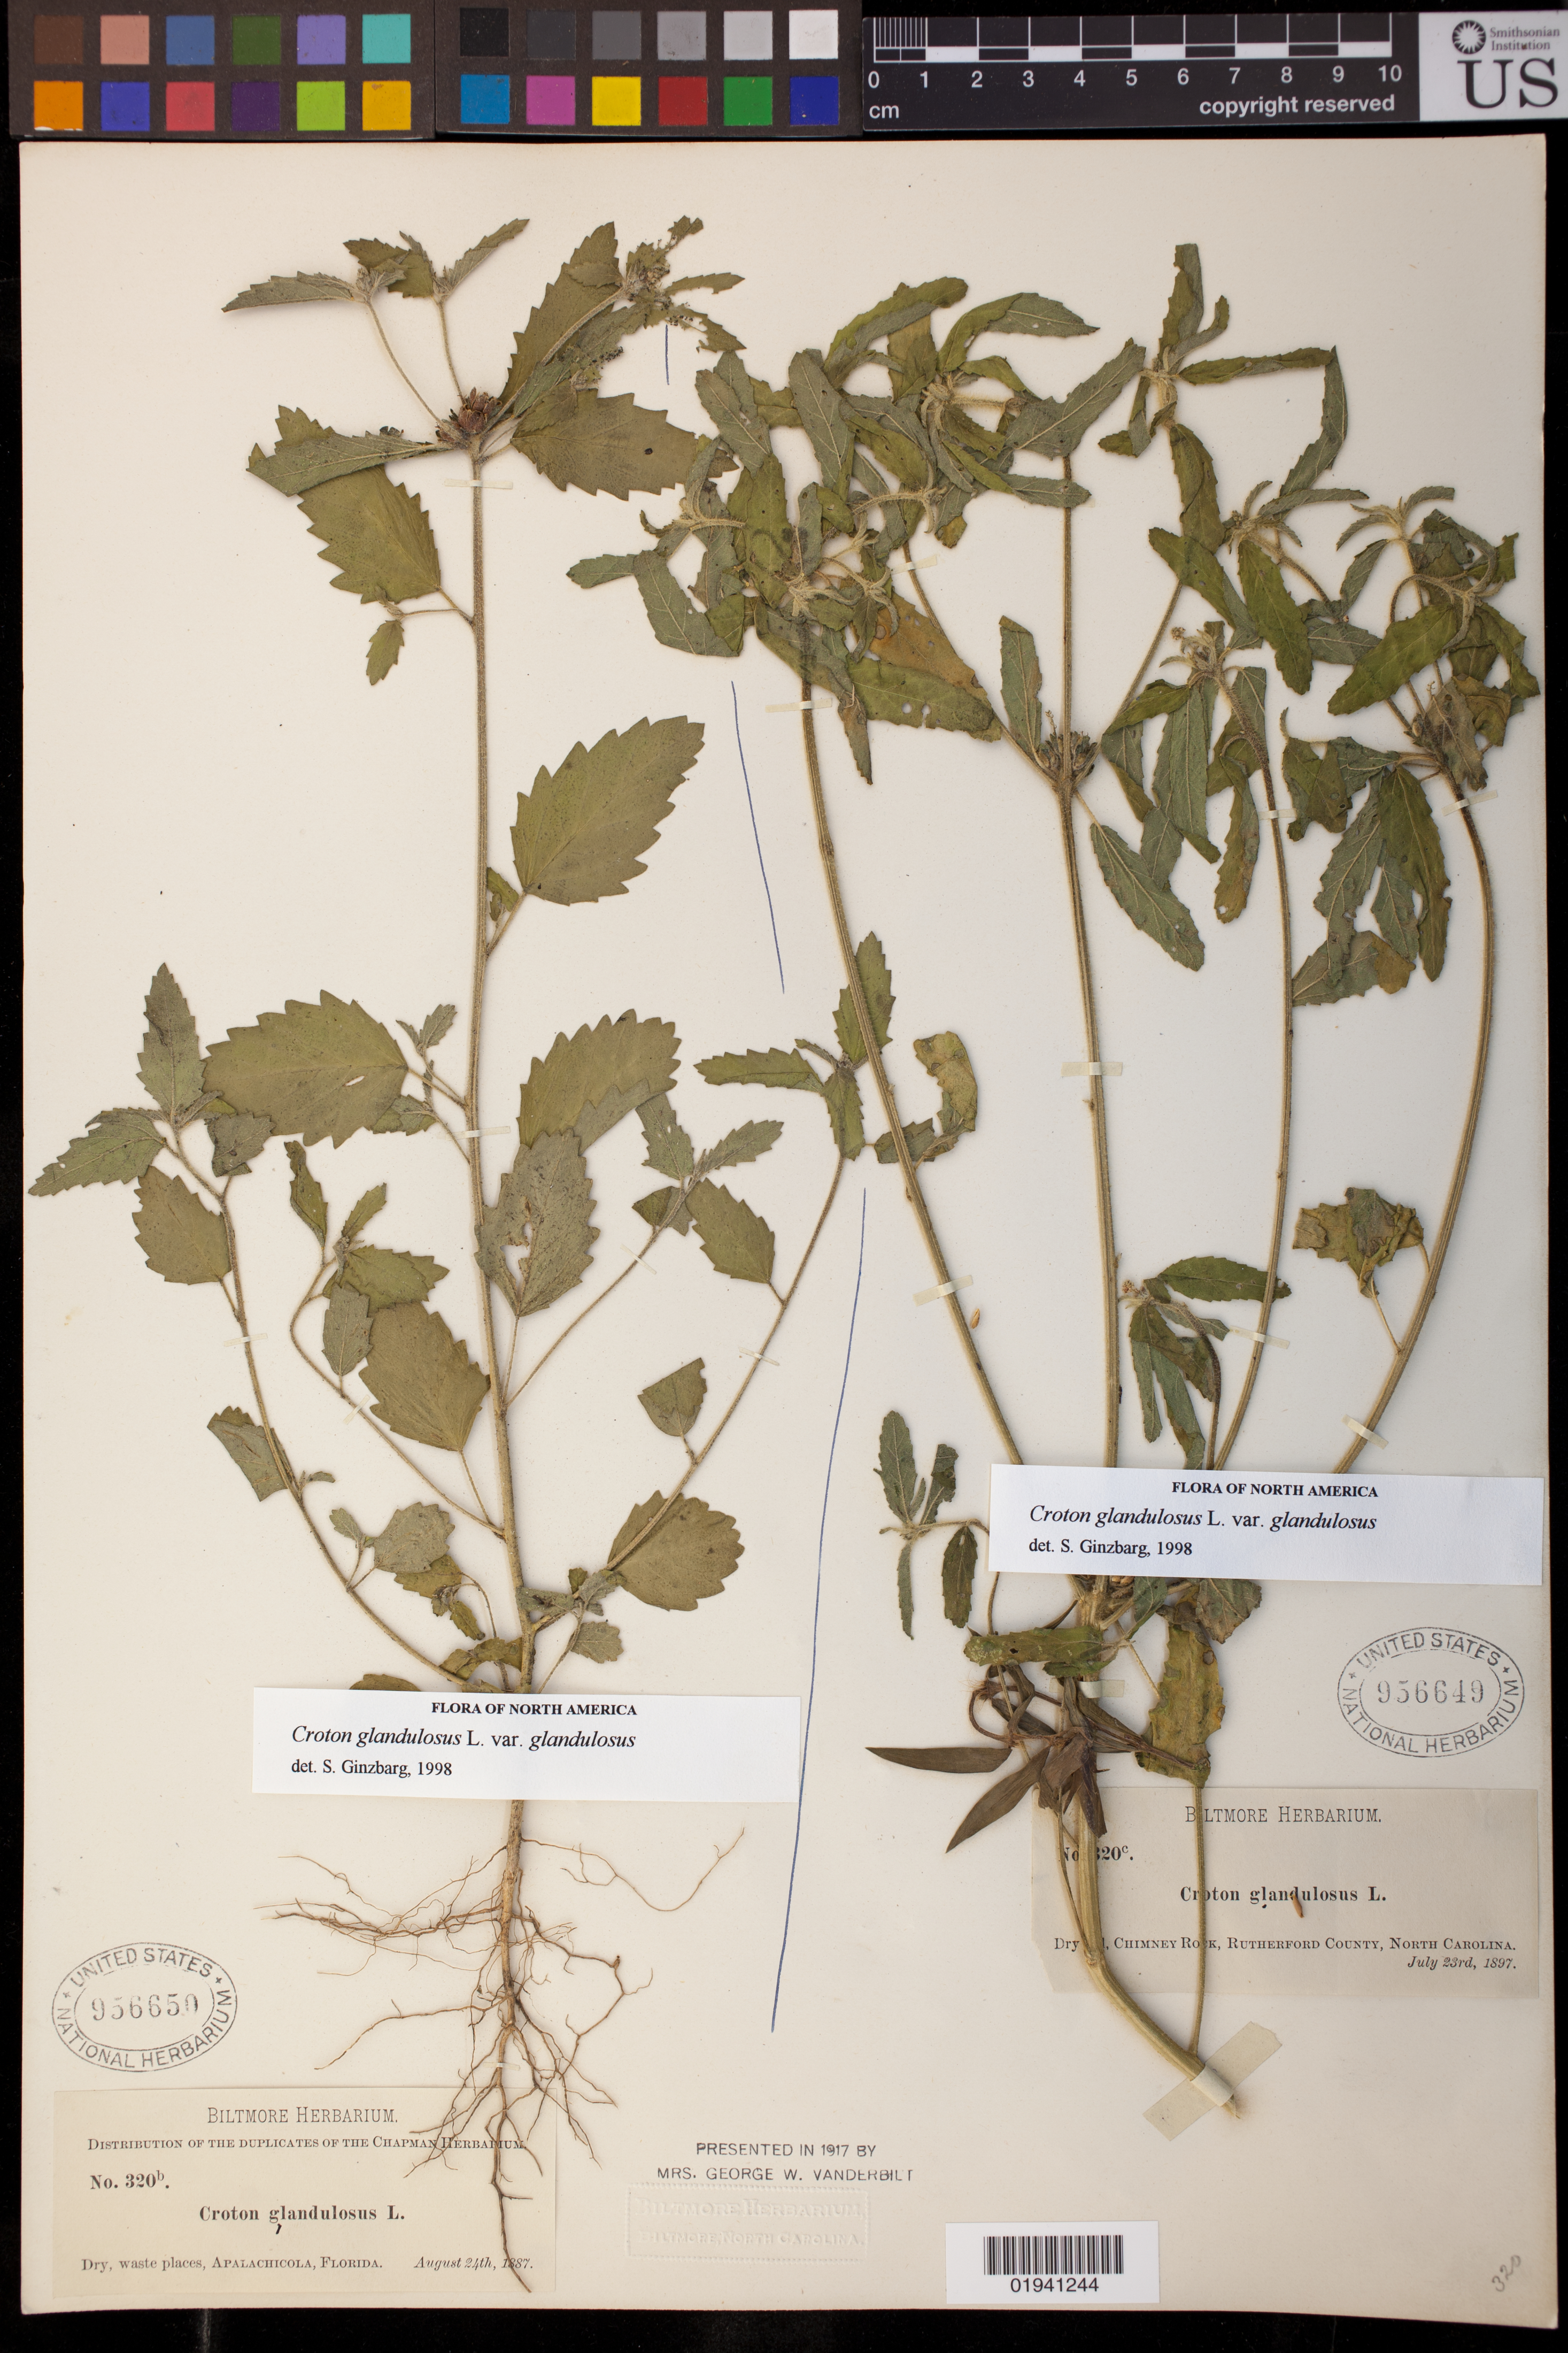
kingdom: Plantae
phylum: Tracheophyta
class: Magnoliopsida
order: Malpighiales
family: Euphorbiaceae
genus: Croton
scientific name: Croton glandulosus var. glandulosus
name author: L.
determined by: Ginzbarg, S.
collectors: ex herb. Biltmore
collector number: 320c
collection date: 1897-07-23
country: United States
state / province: North Carolina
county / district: Rutherford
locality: Chimney Rock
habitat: dry soil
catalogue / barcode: US 956649